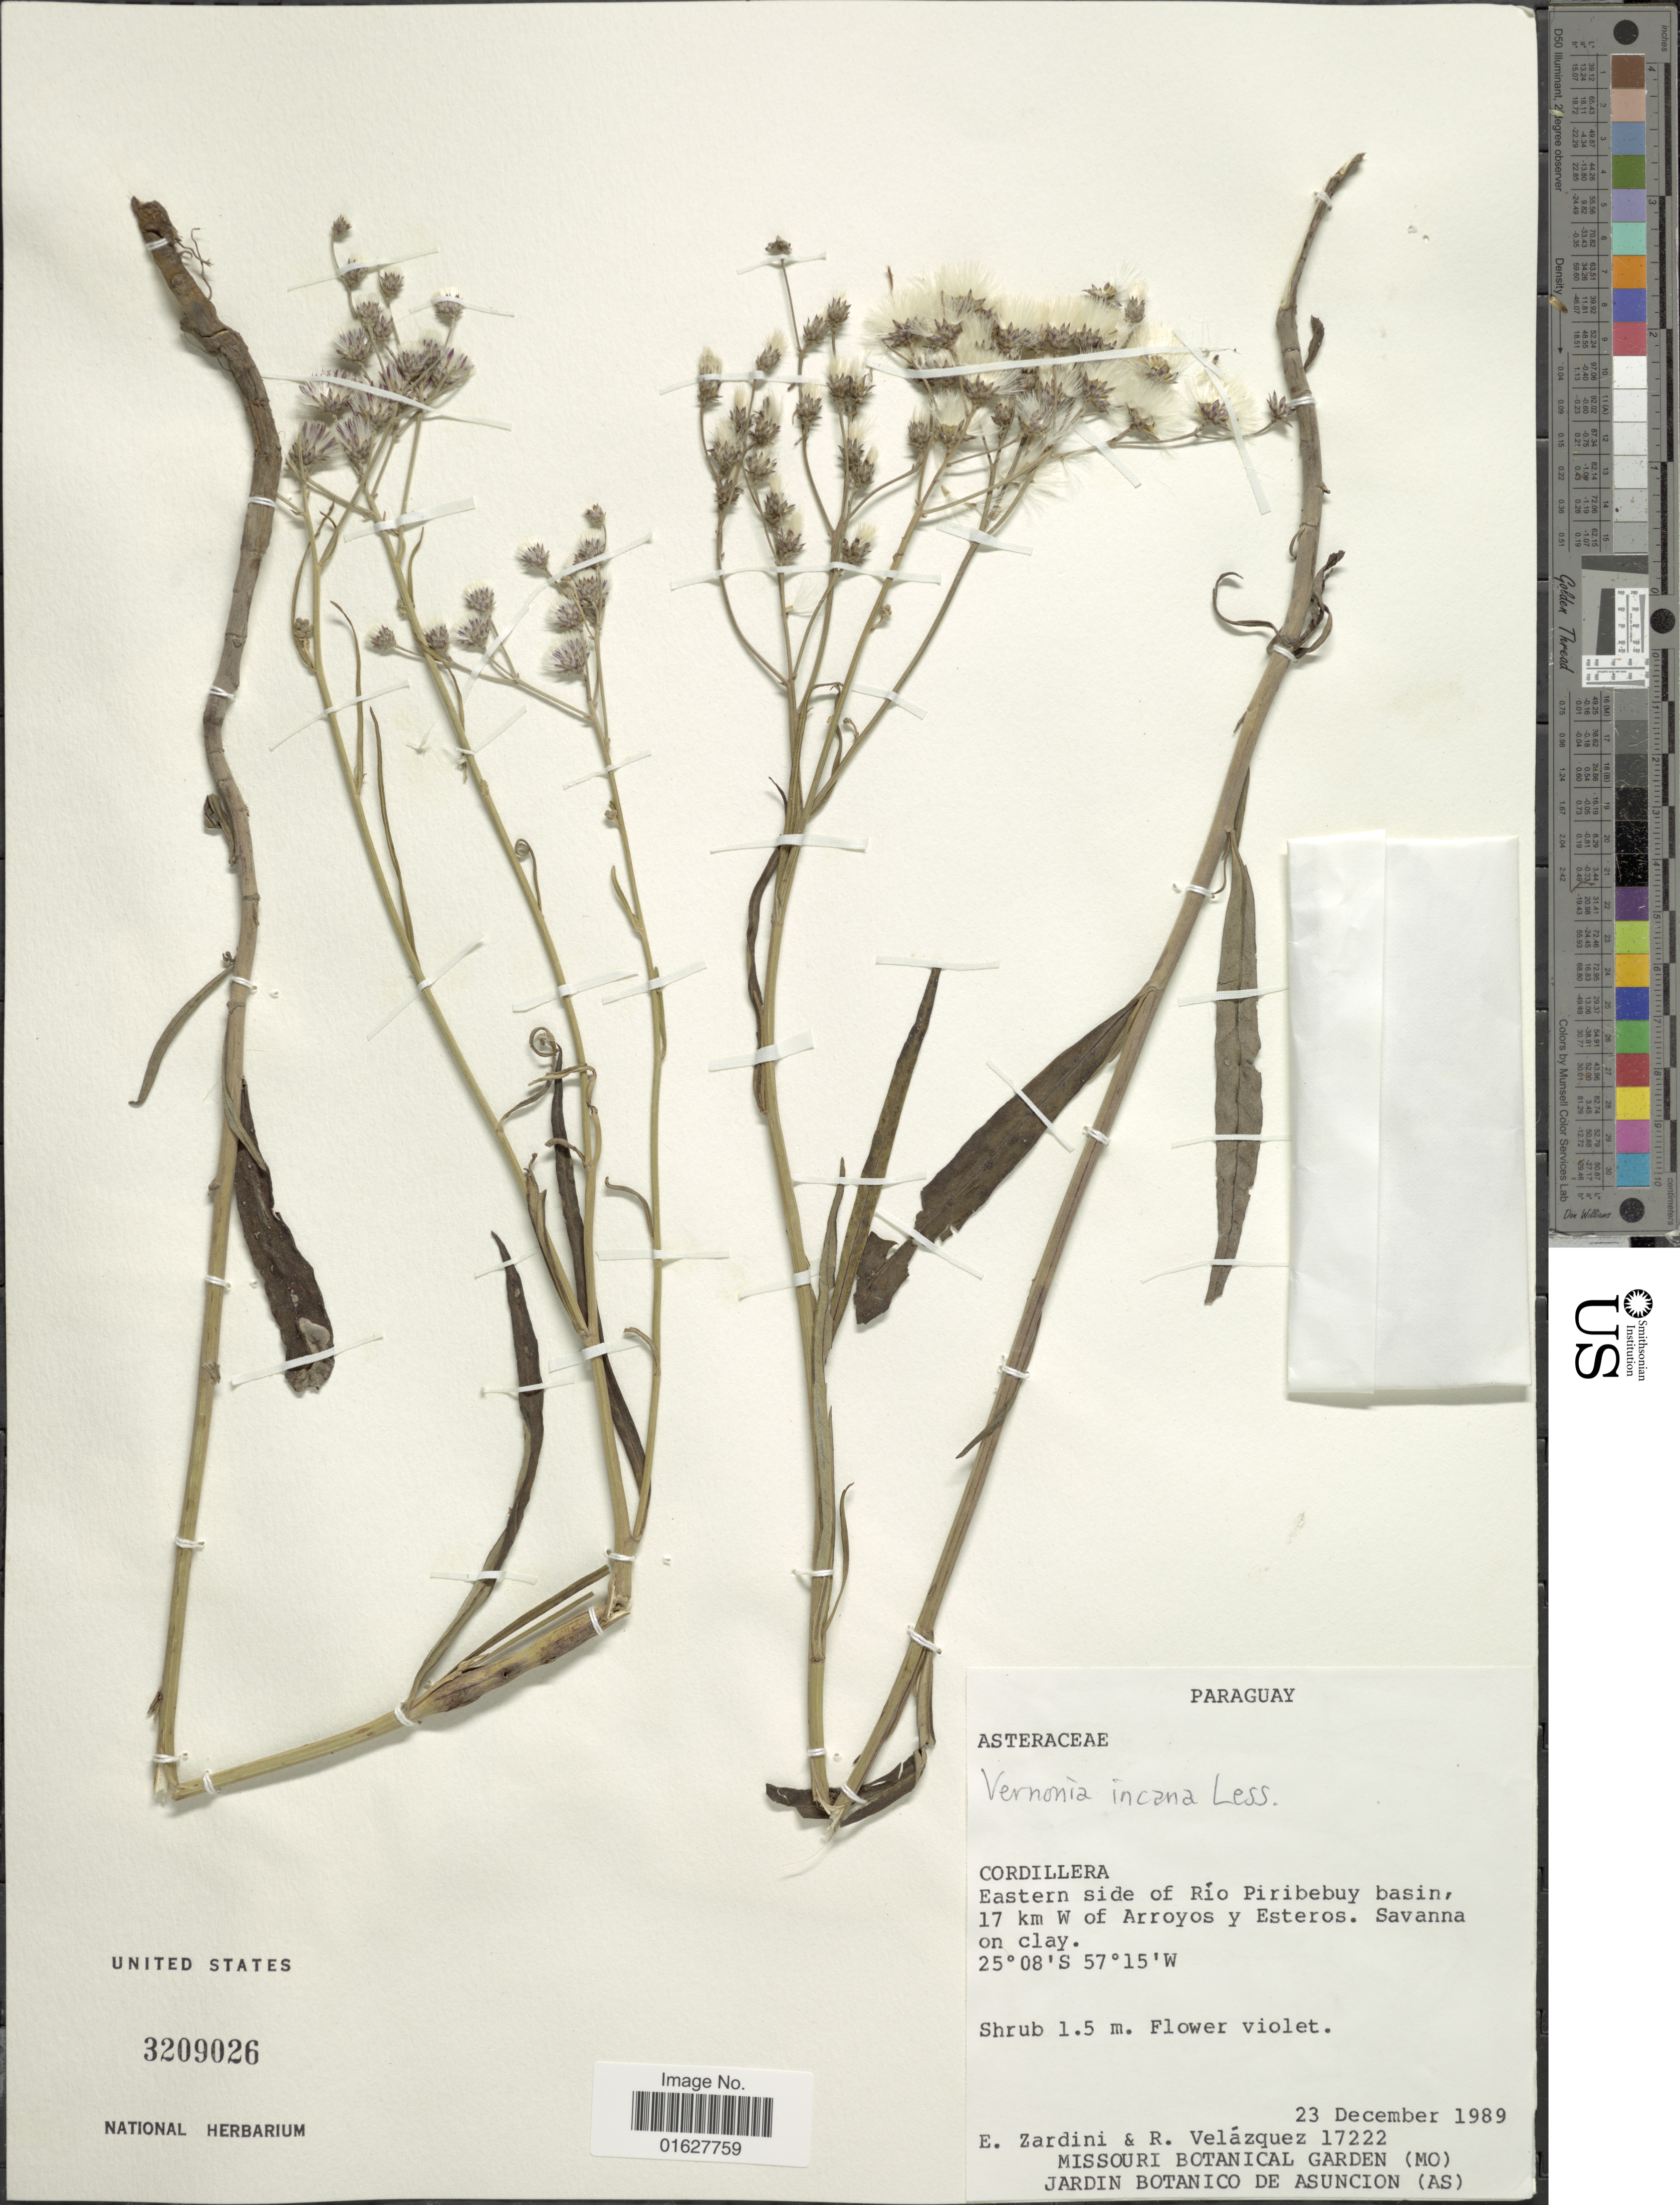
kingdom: Plantae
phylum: Tracheophyta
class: Magnoliopsida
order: Asterales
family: Asteraceae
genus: Vernonia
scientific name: Vernonia incana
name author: Less.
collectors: E. M. Zardini & E. Velazquez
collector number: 17222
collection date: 1989-12-23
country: Paraguay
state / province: Cordillera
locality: Paraguay. Cordillera. Eastern side of Rio Piribebuy basin, 17 km W of Arroyos y Esteros. Savanna on clay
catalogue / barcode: US 3209026